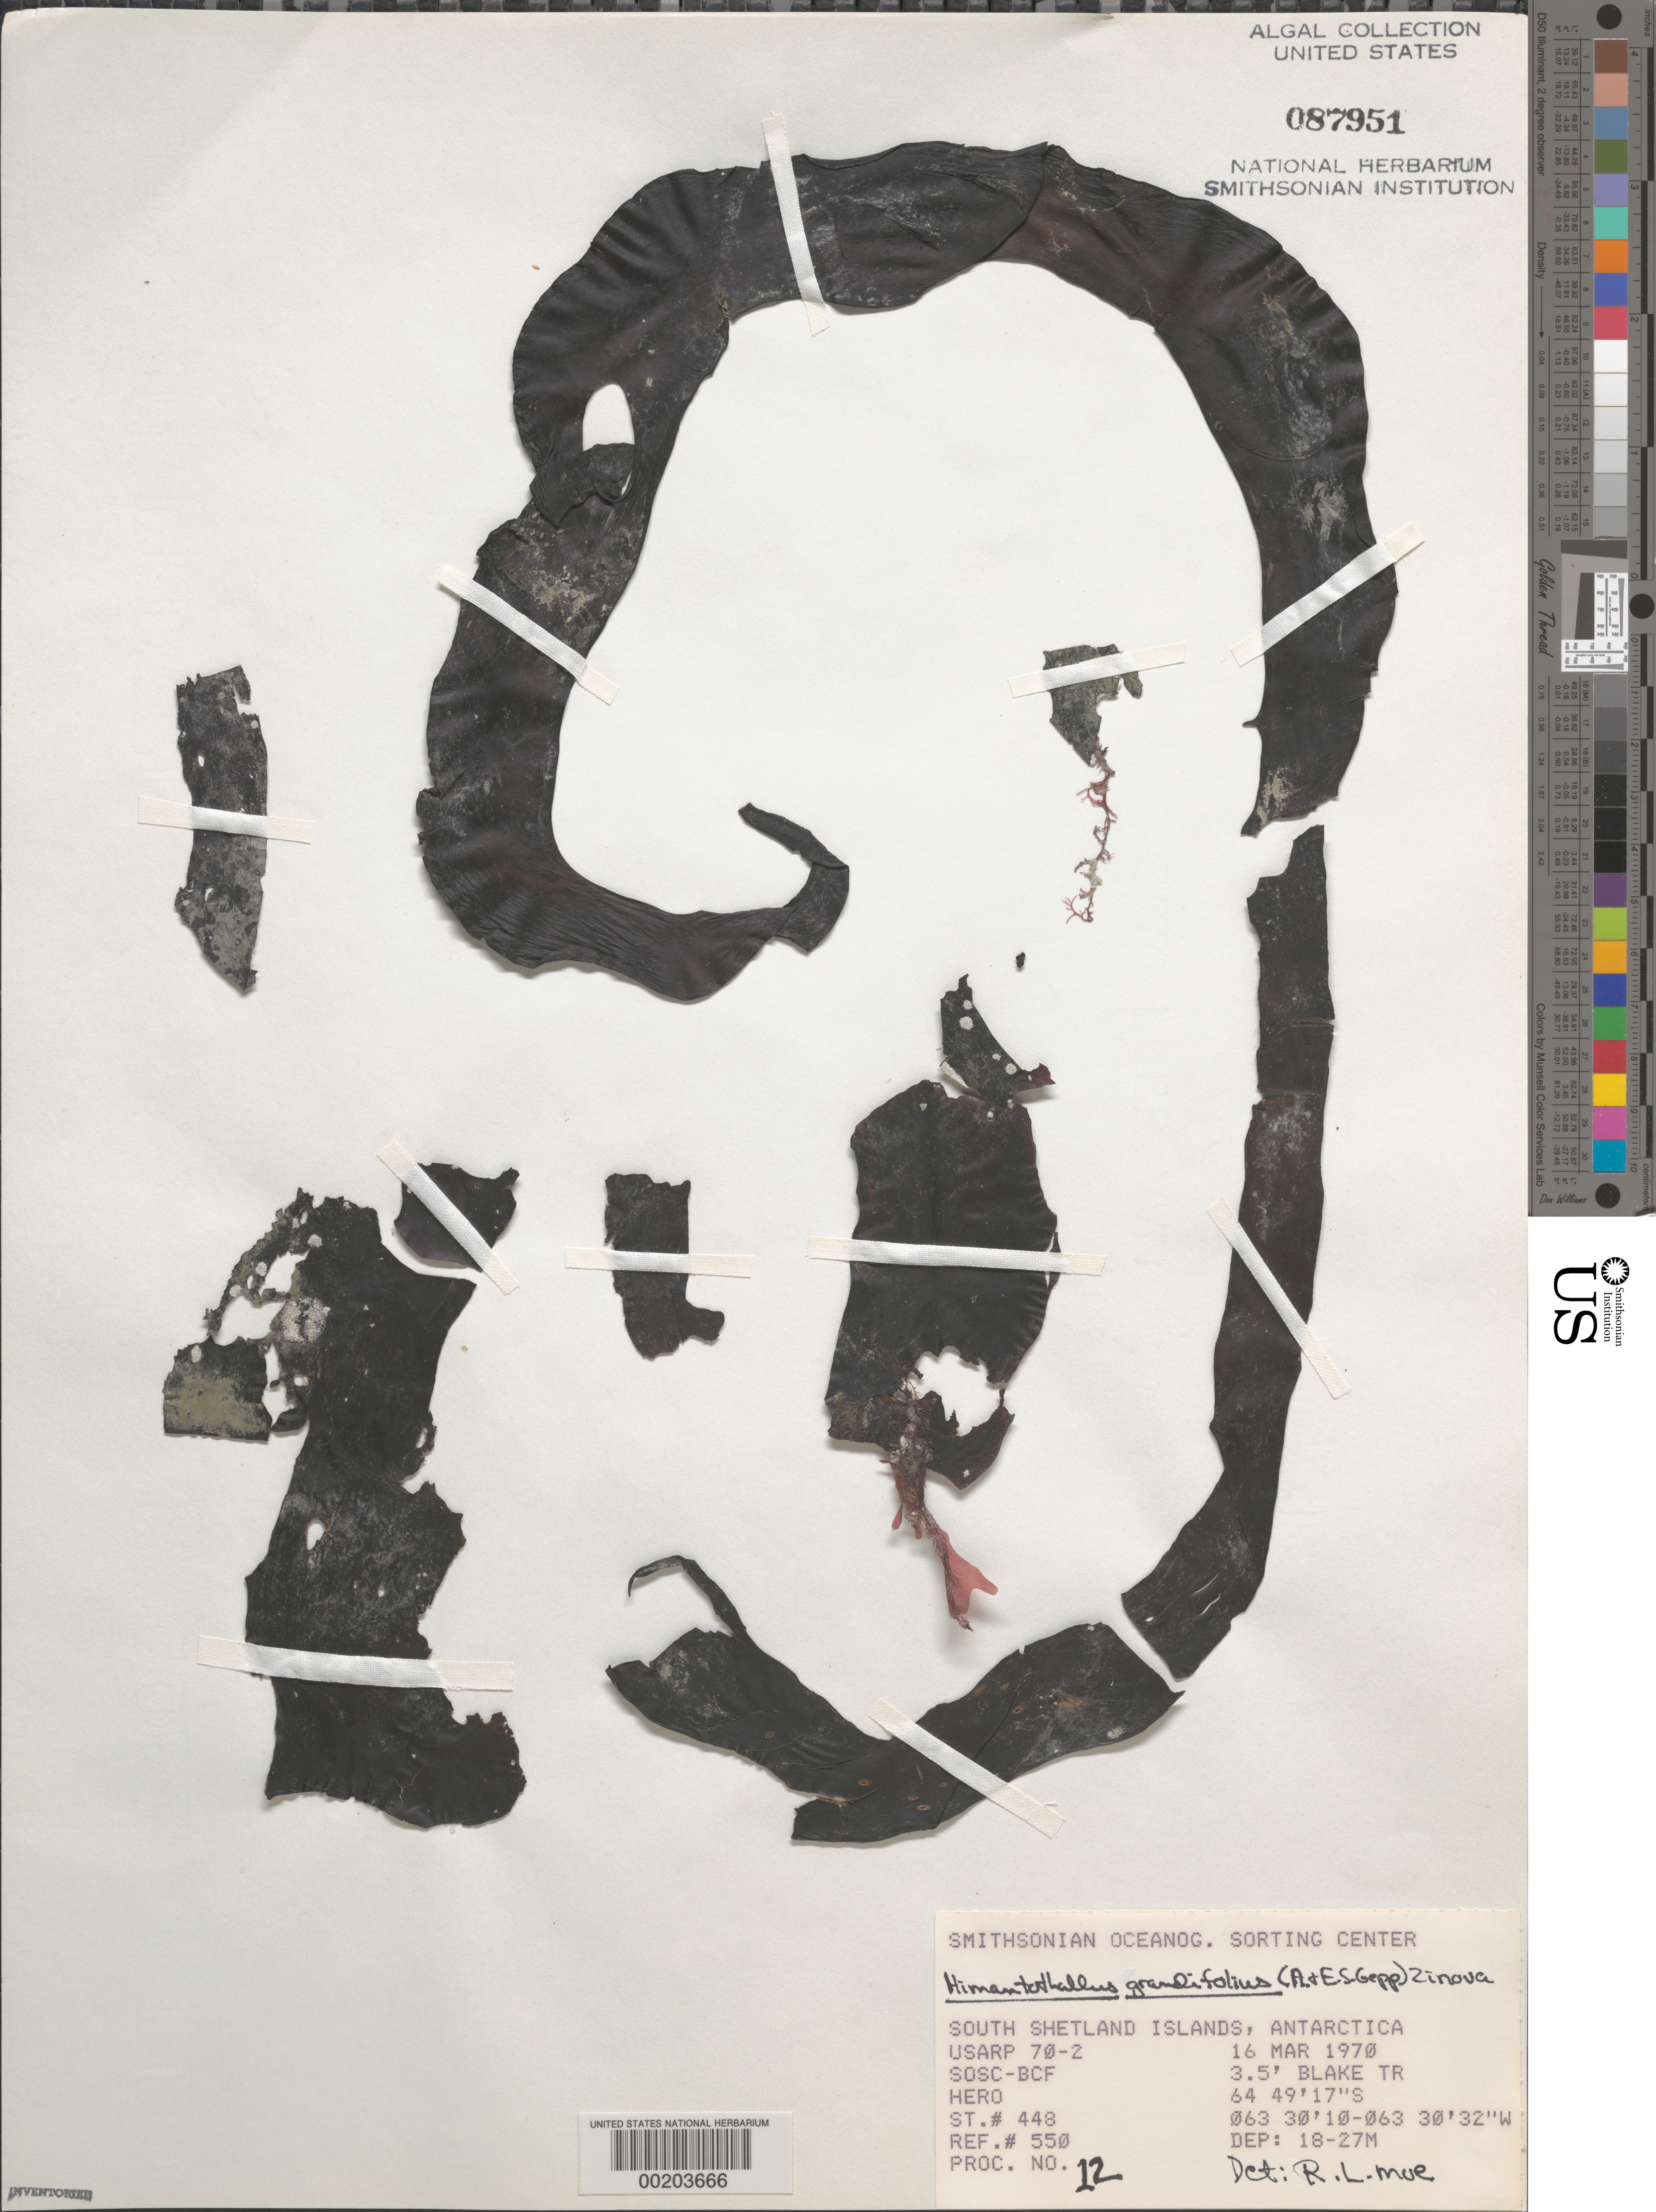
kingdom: Chromista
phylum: Ochrophyta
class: Phaeophyceae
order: Desmarestiales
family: Desmarestiaceae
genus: Himantothallus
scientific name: Himantothallus grandifolius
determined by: Moe, R. L.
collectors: SOSC-BCF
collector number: Station 448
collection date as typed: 16 Mar 1970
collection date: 1970-03-16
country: Antarctica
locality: Antarctic Peninsula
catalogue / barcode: US 87951